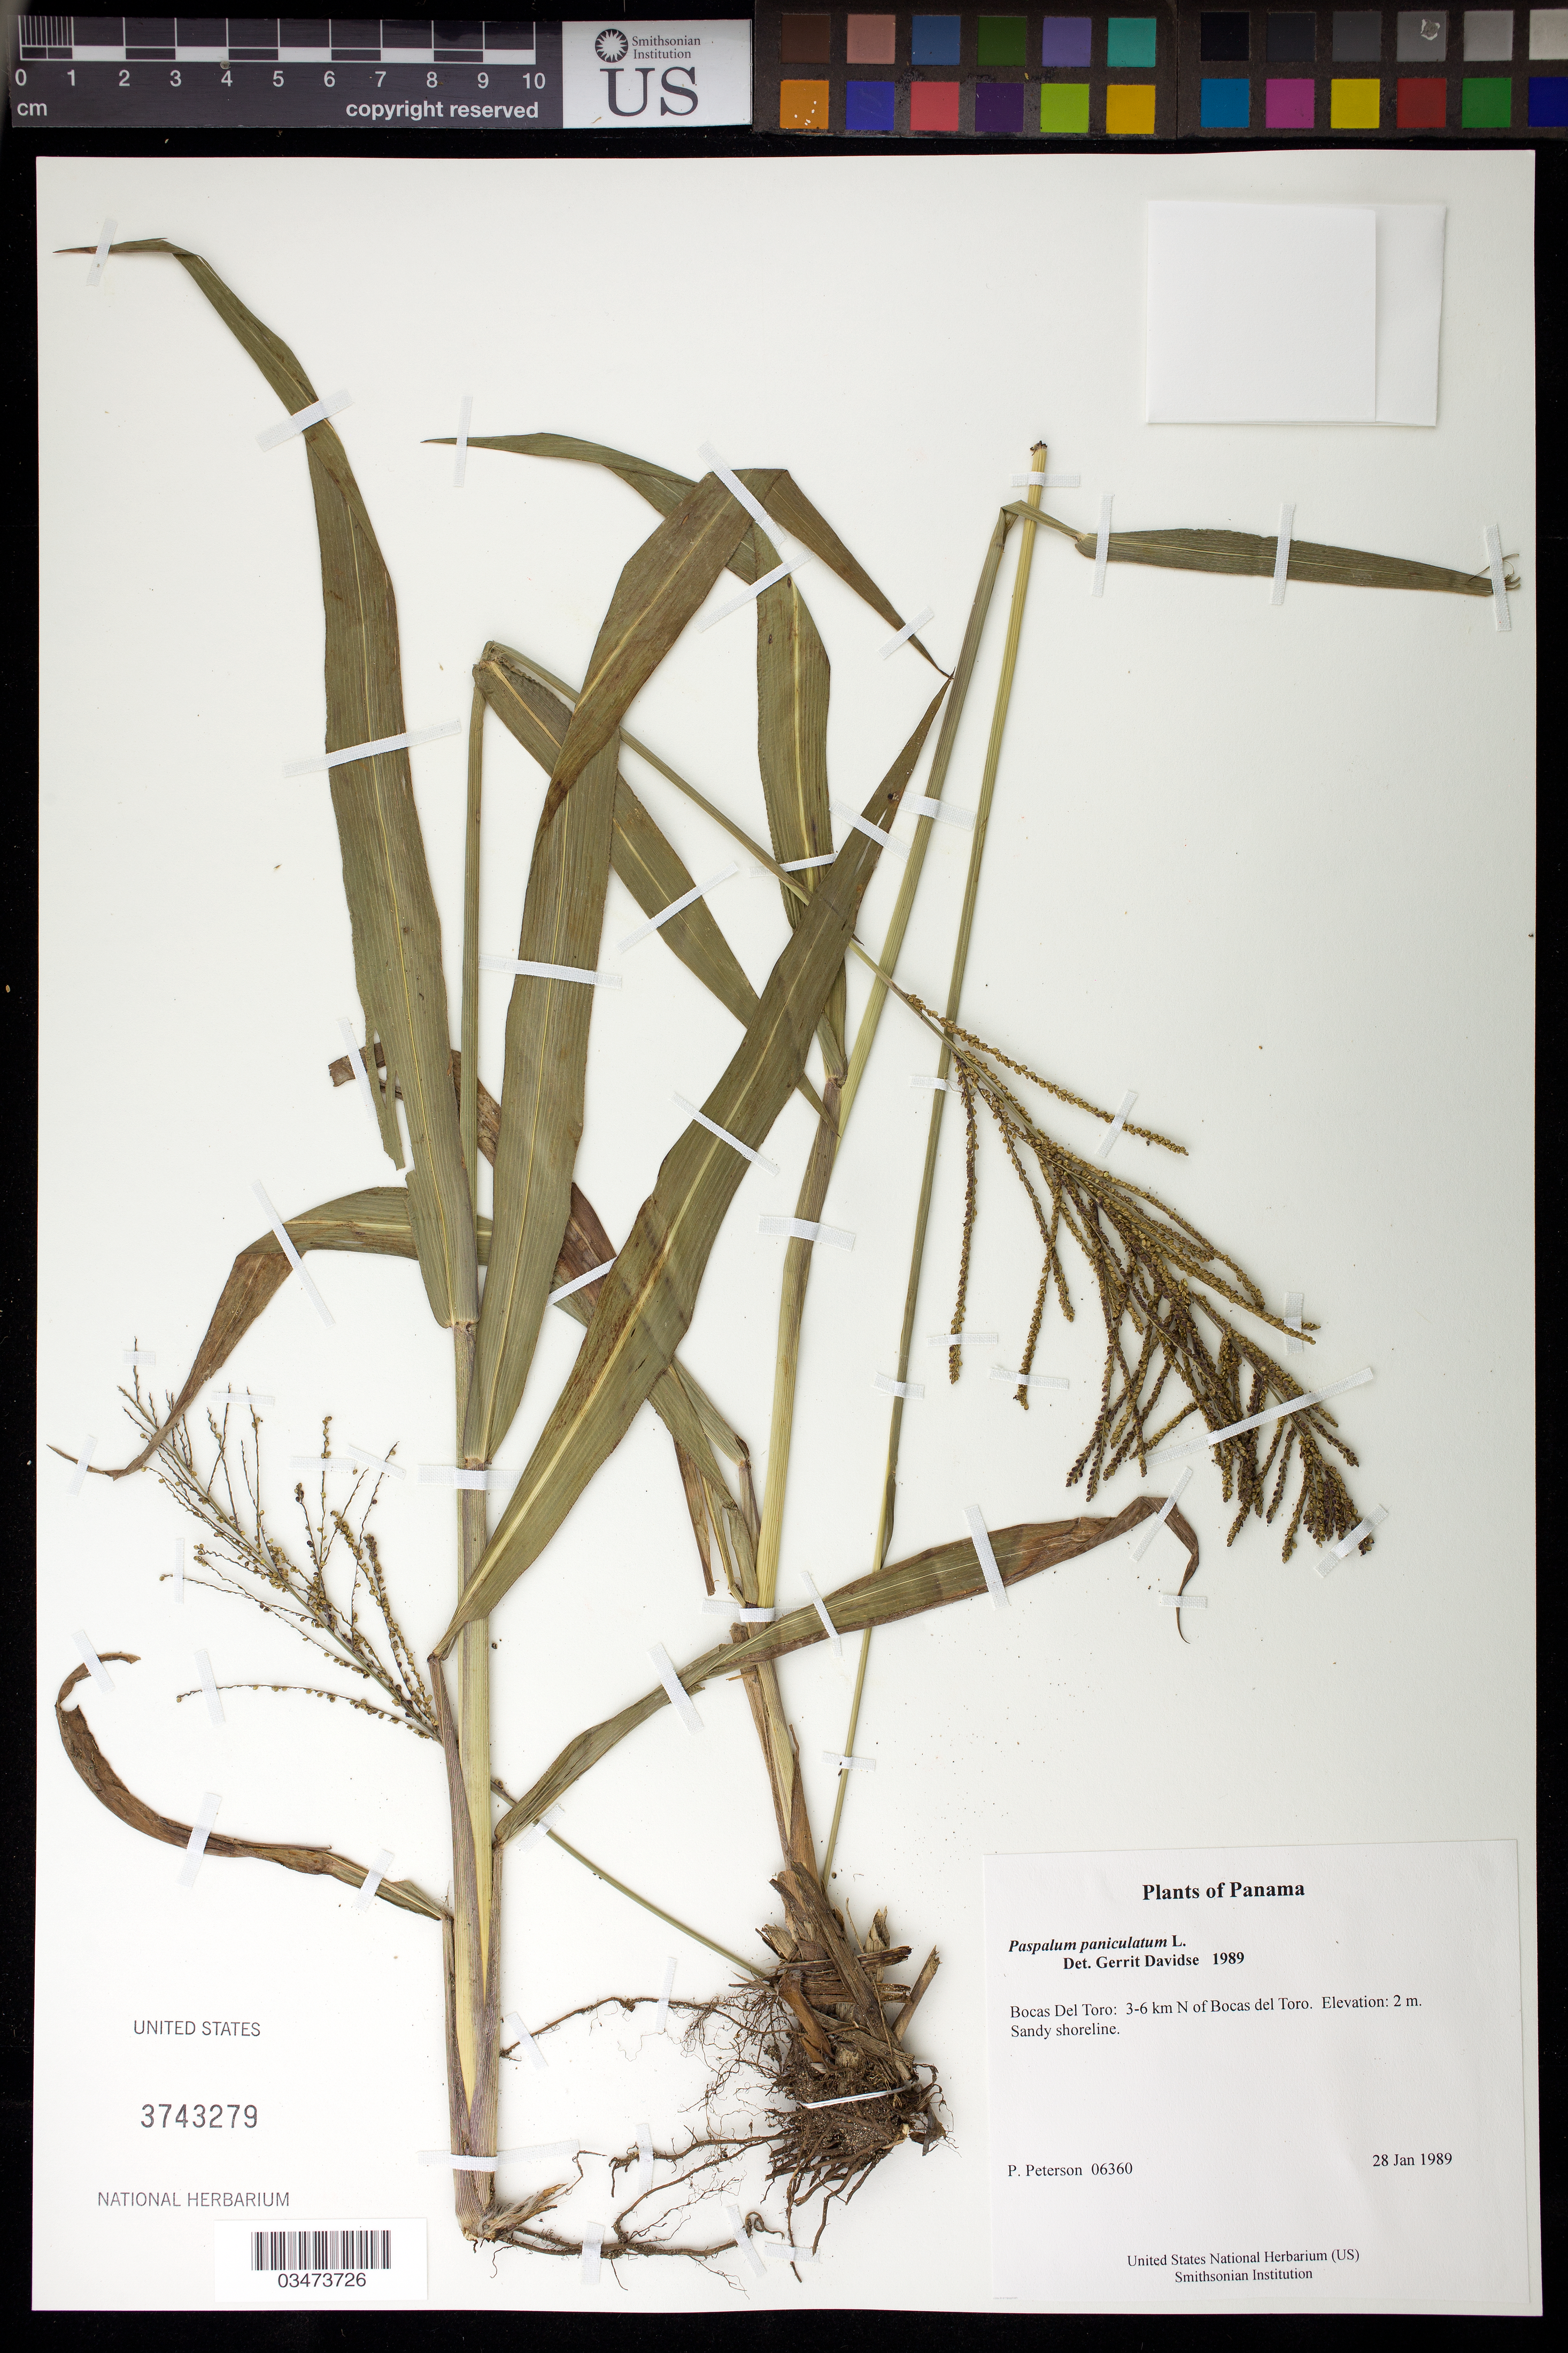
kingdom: Plantae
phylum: Tracheophyta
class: Liliopsida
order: Poales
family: Poaceae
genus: Paspalum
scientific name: Paspalum paniculatum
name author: L.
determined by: Davidse, Gerrit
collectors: P. M. Peterson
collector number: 06360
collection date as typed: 28 Jan 1989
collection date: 1989-01-28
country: Panama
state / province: Bocas del Toro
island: Colón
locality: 3-6 km N of Bocas del Toro.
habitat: Sandy shoreline.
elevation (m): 2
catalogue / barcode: US 3743279